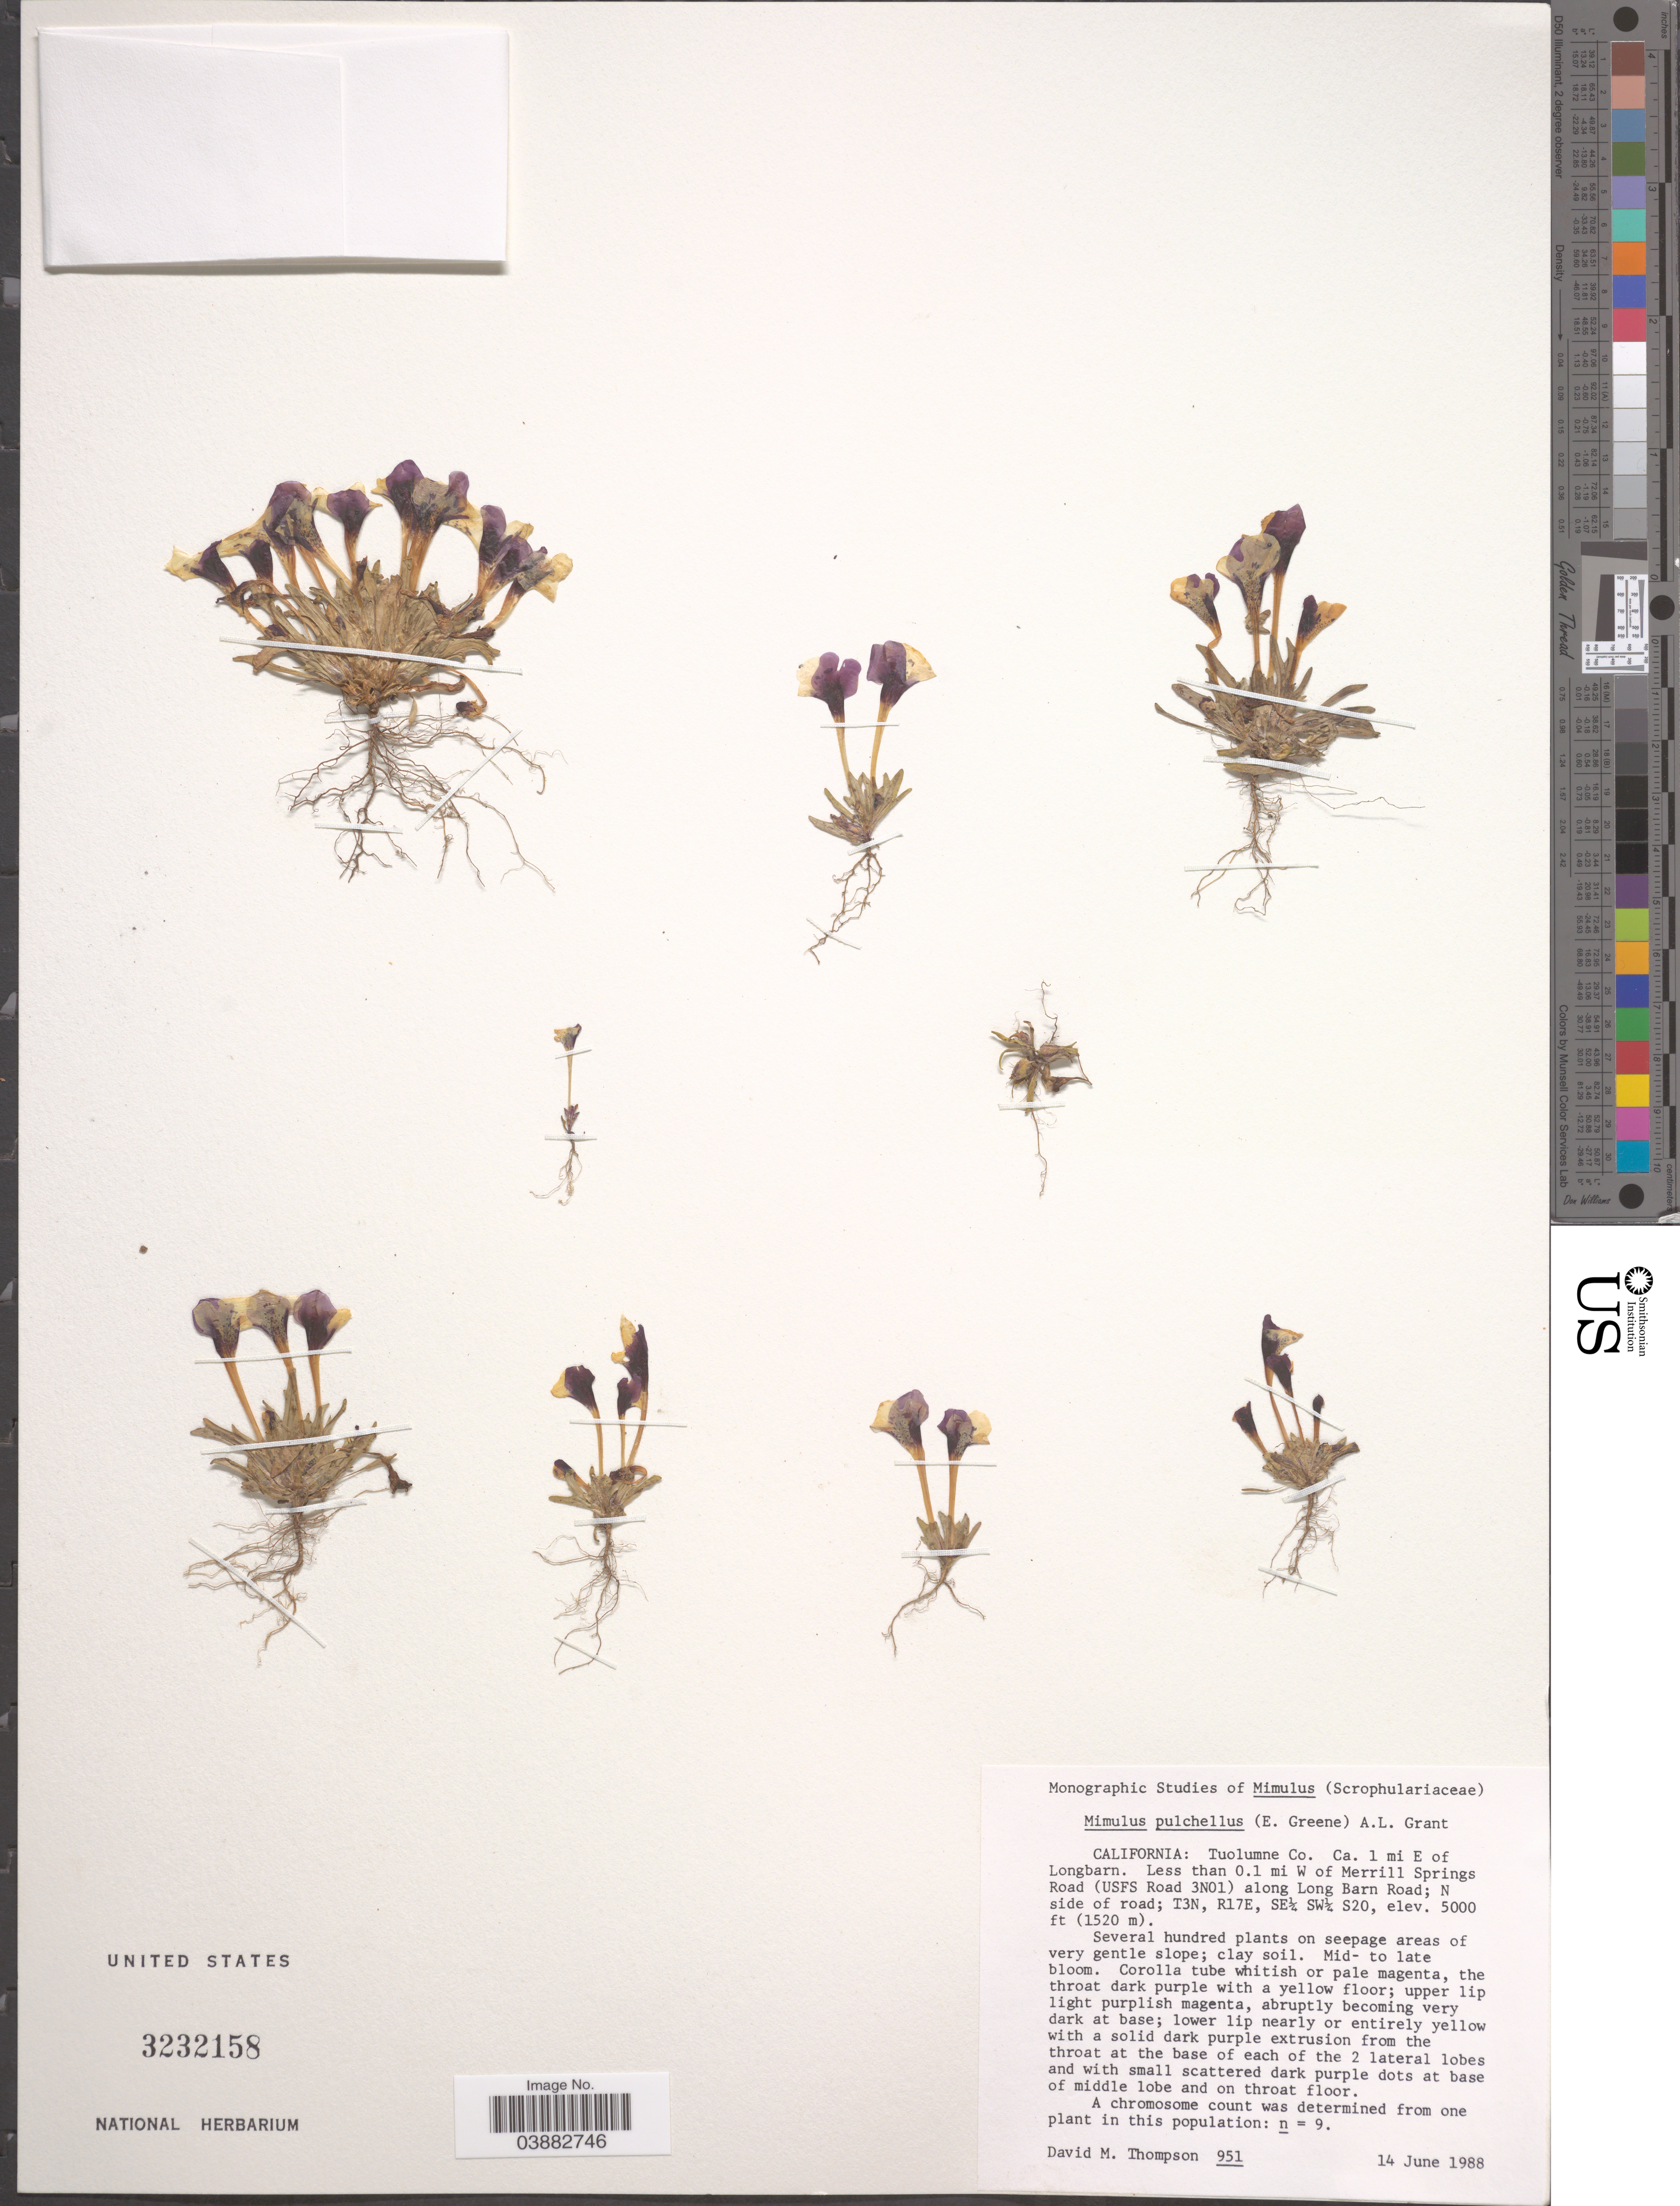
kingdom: Plantae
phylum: Tracheophyta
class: Magnoliopsida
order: Lamiales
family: Phrymaceae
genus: Mimulus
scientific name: Mimulus pulchellus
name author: (Drew ex Greene) A.L. Grant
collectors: D. M. Thompson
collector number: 951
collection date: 1988-06-14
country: United States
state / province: California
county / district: Tuolumne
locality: Tuolumne Co. Ca. 1 mi E of Longbarn. Less than 0.1 mi W of Merrill Springs Road (USFS Road 3N01) along Long Barn Road; N side of road; T3N, R17E, SE¼ SW¼ S20.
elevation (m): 1524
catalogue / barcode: US 3232158